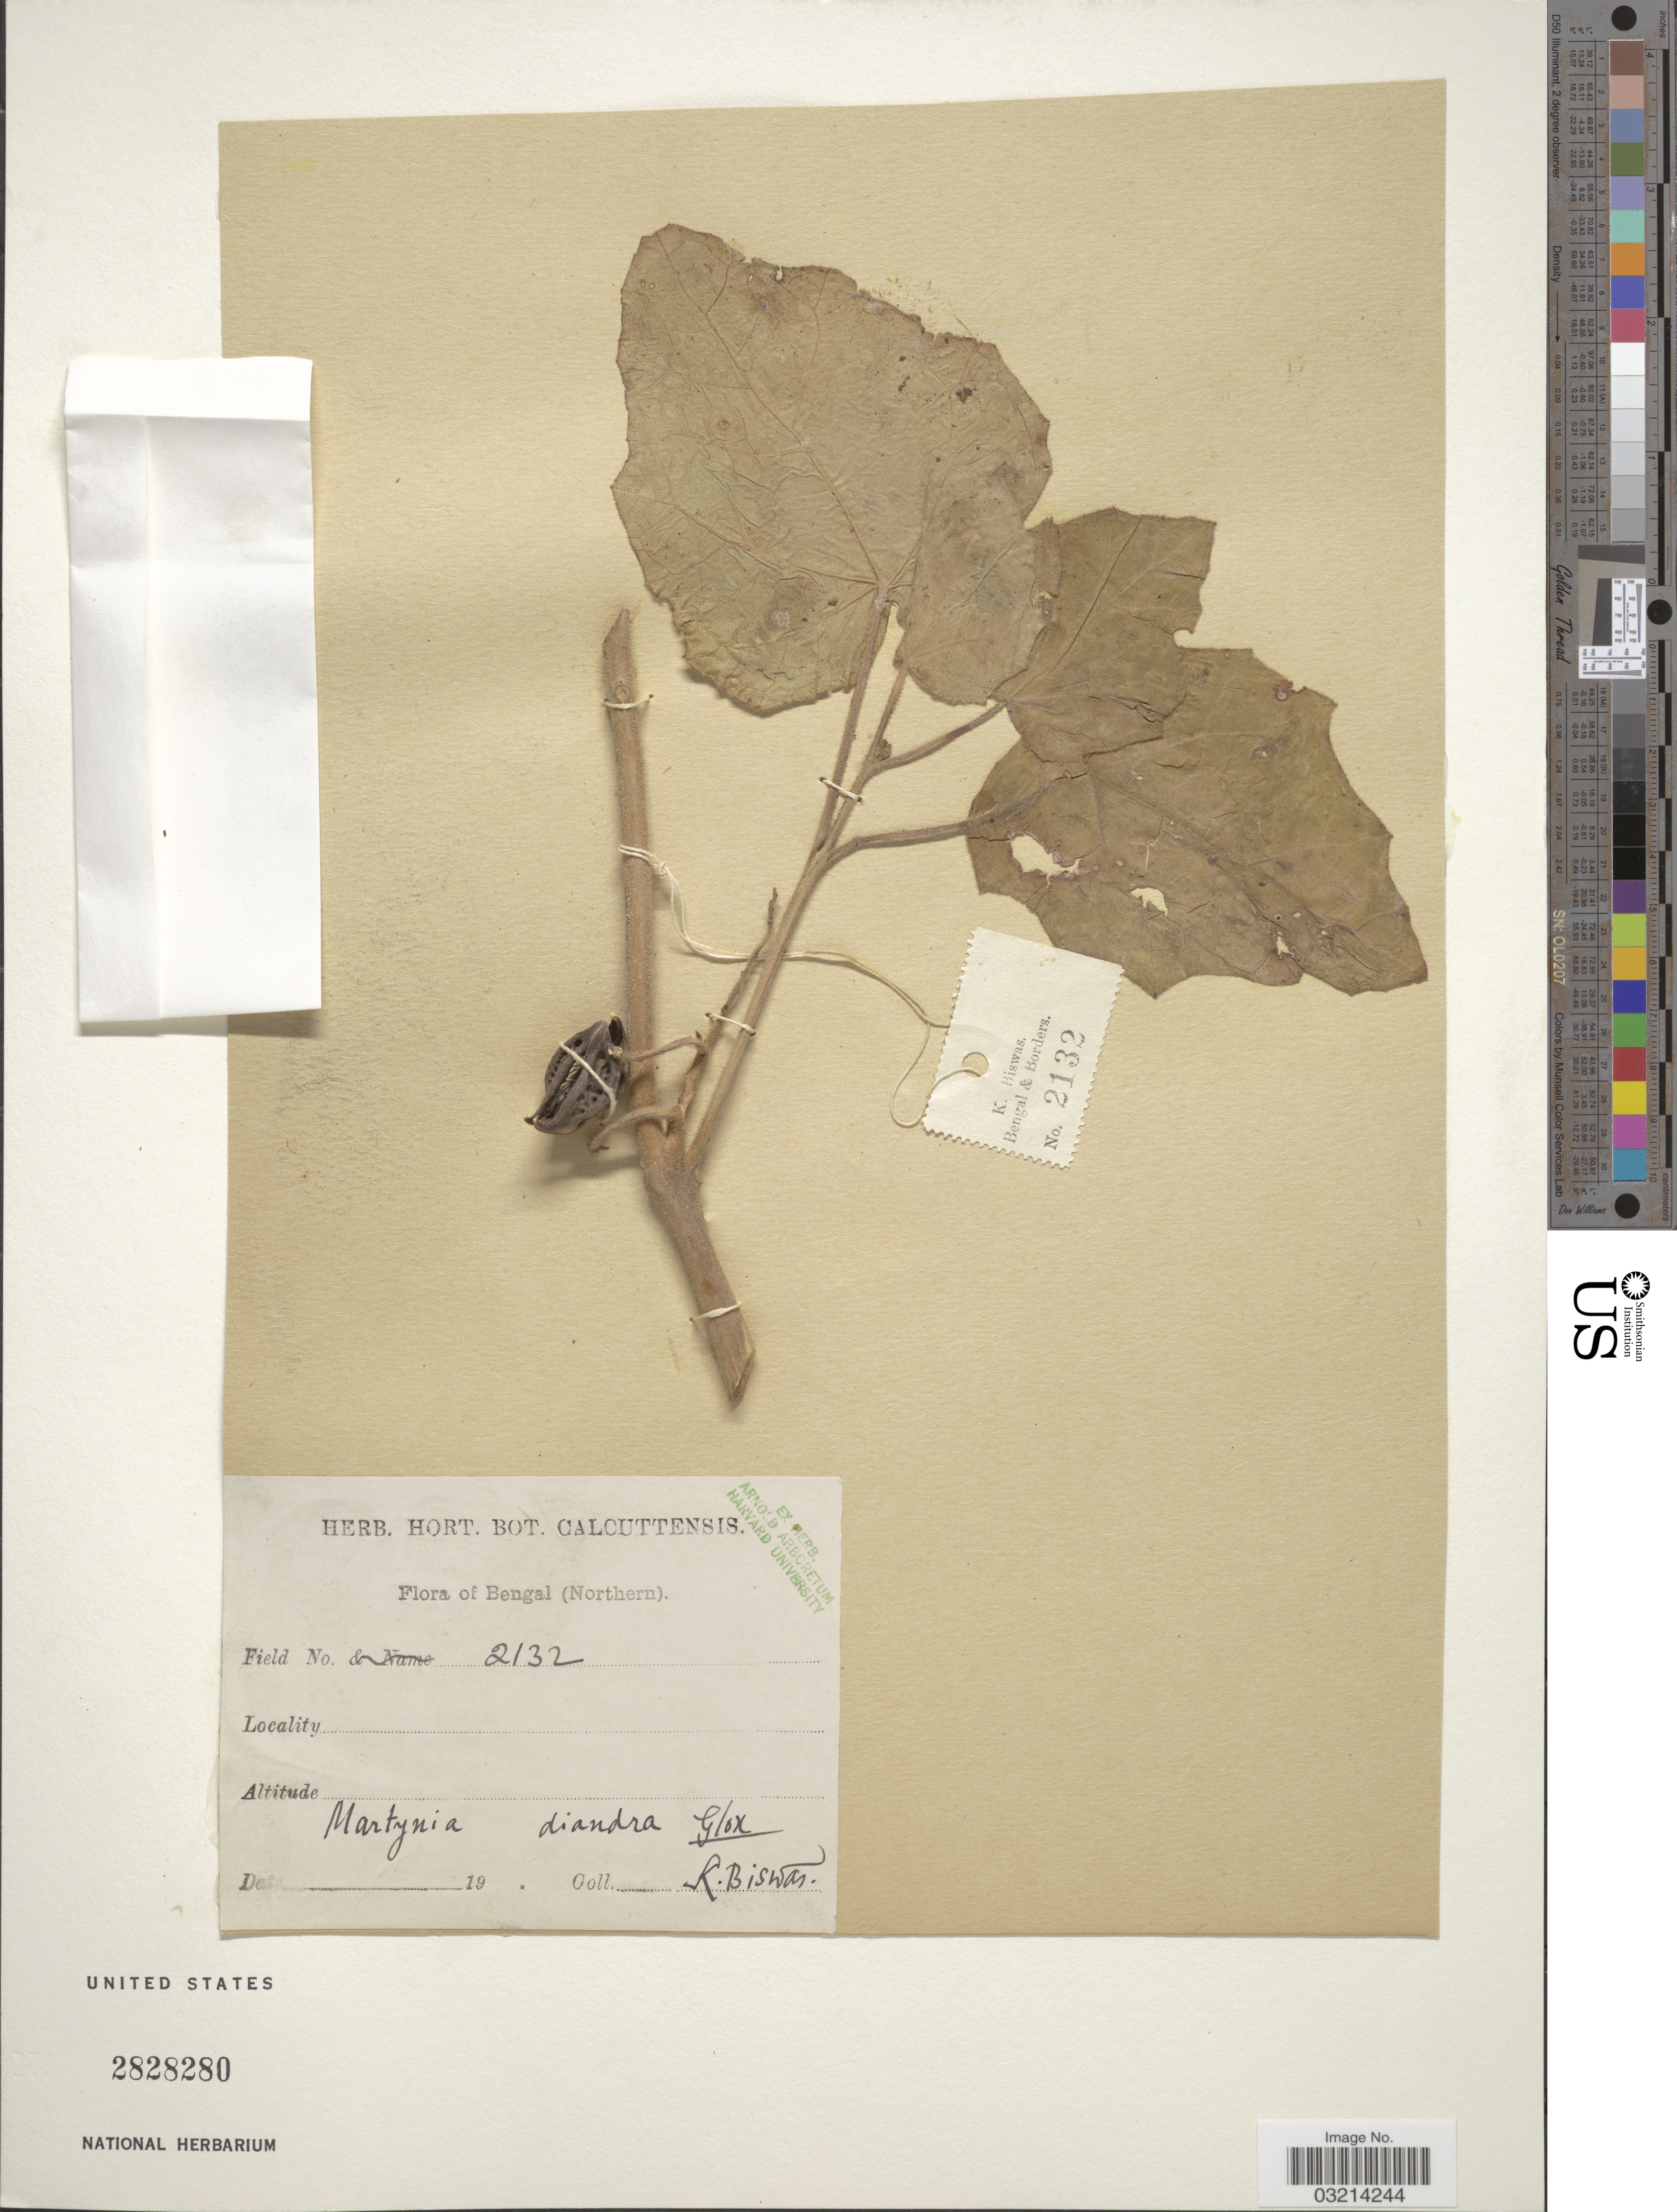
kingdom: Plantae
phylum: Tracheophyta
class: Magnoliopsida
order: Lamiales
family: Martyniaceae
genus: Martynia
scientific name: Martynia annua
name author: L.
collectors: K. Biswas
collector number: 2132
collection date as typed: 19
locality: Bengal (Northern).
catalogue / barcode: US 2828280